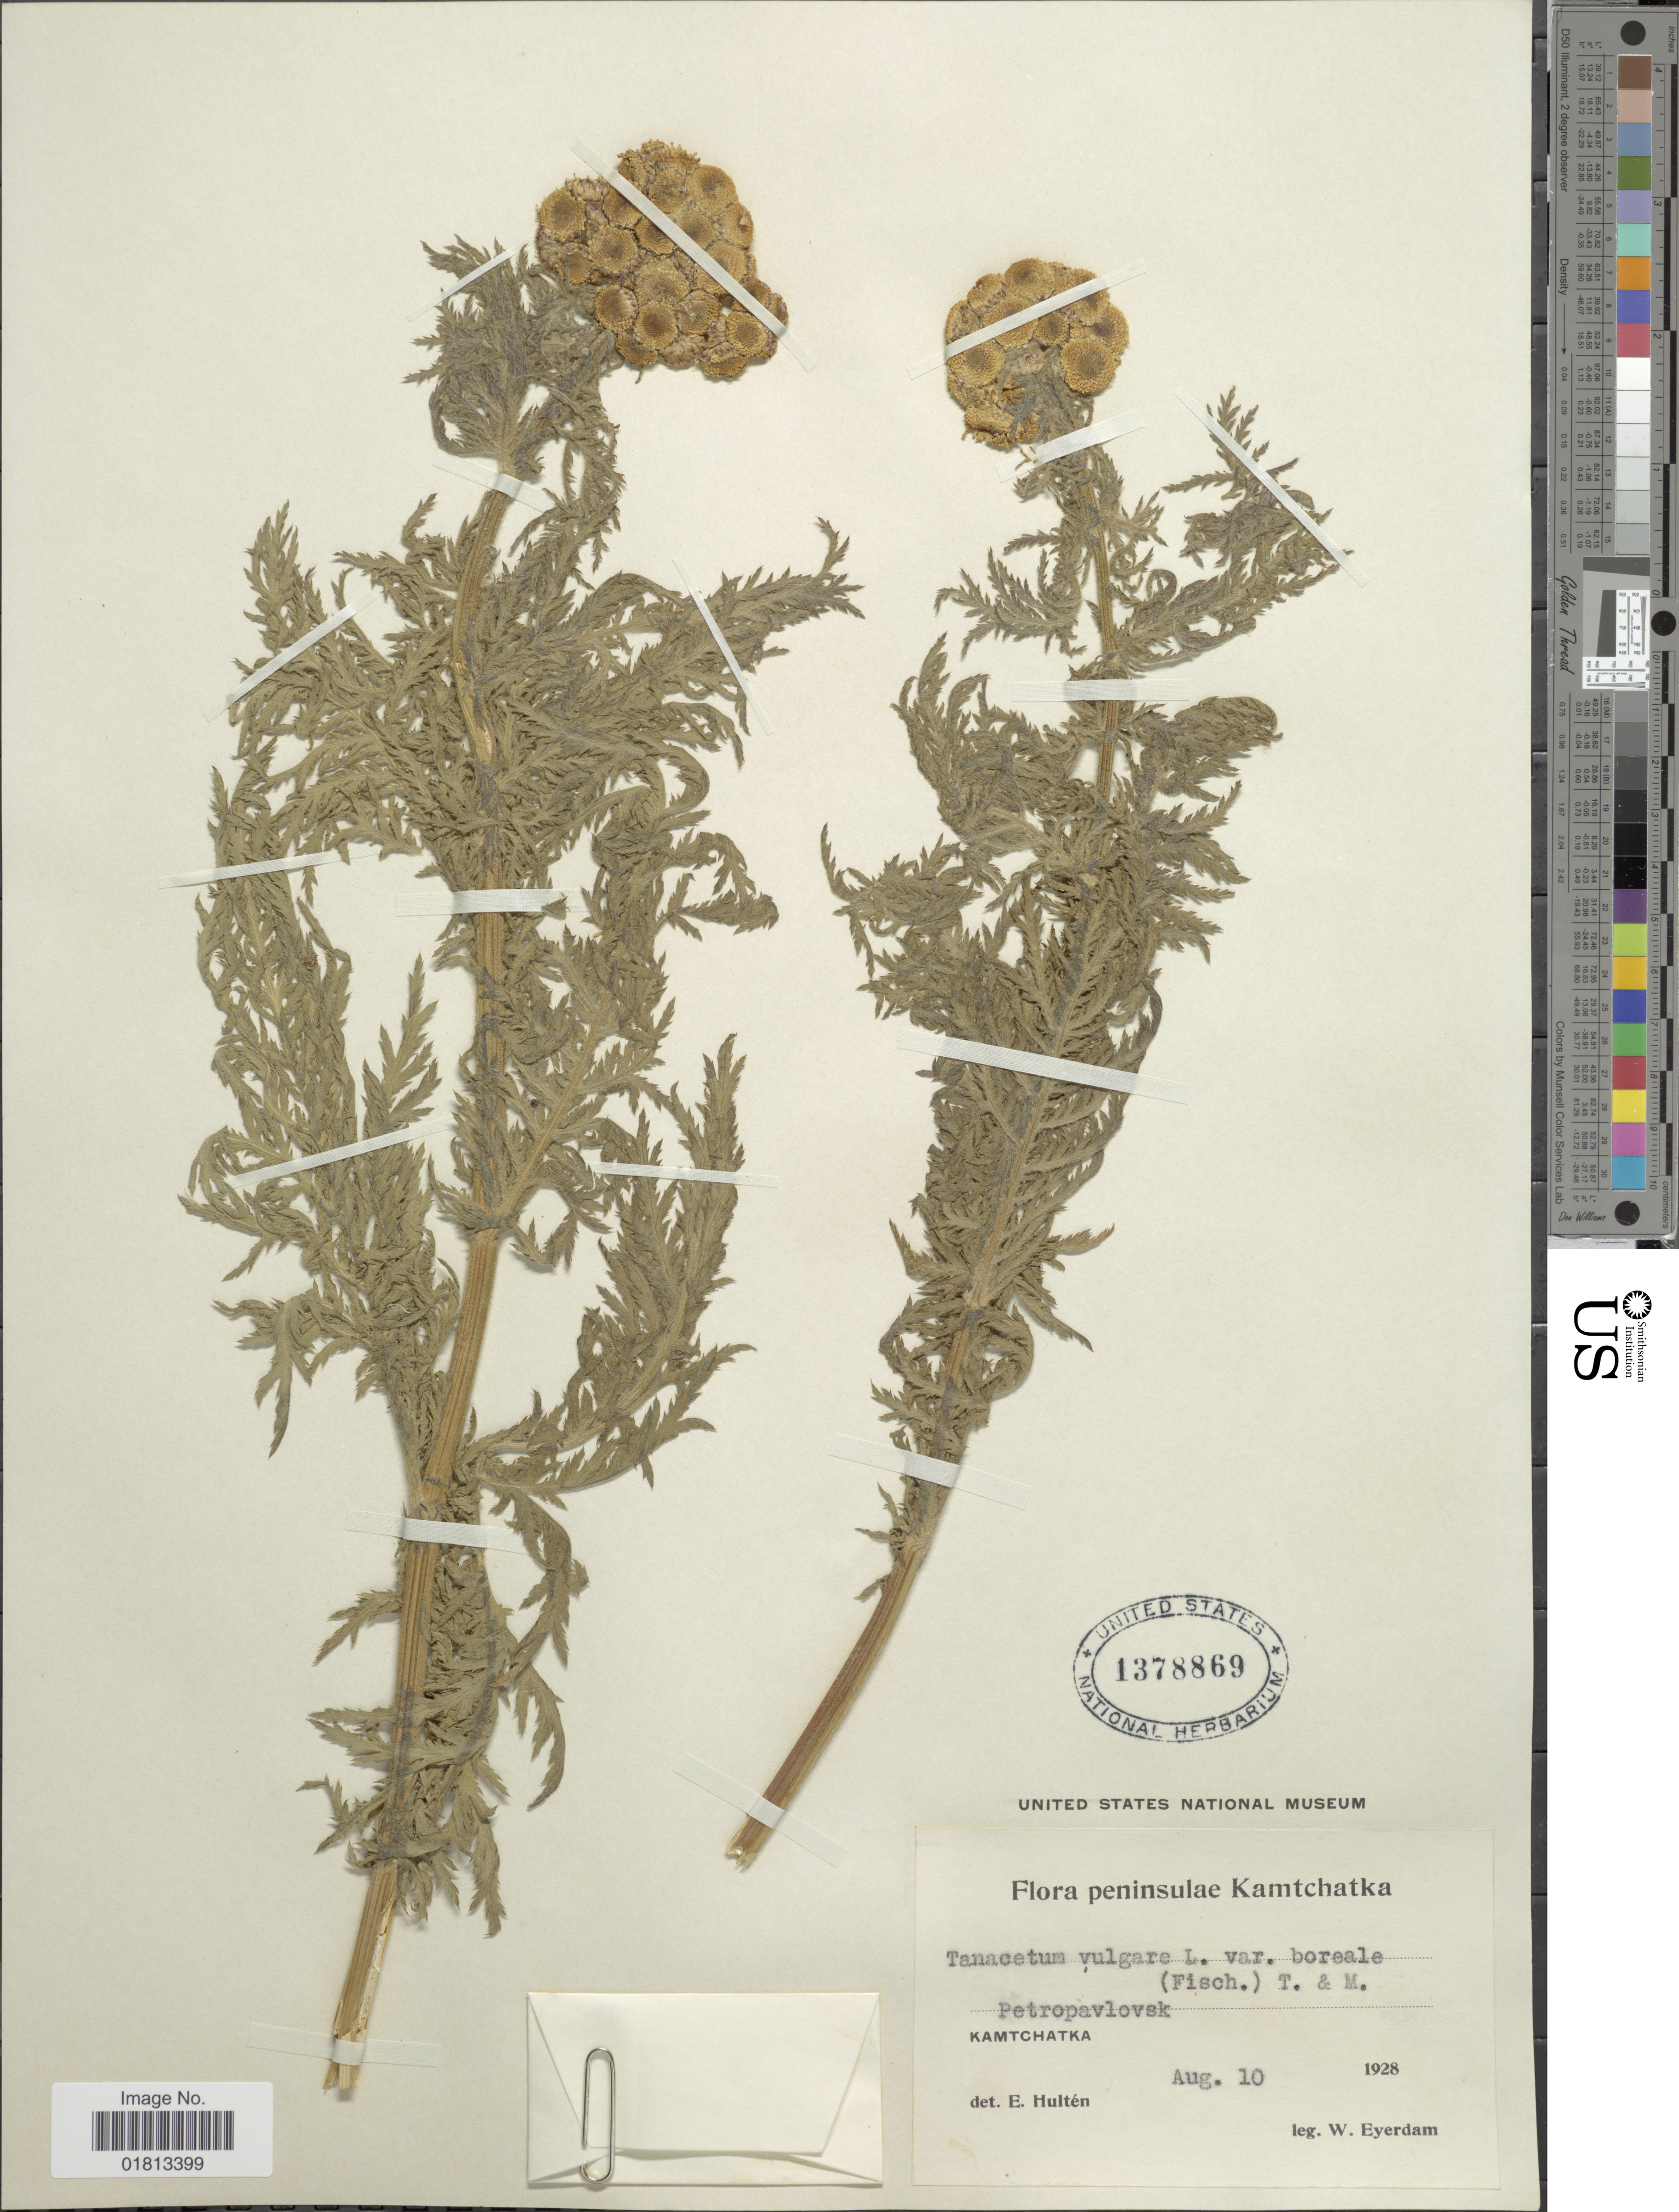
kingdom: Plantae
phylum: Tracheophyta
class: Magnoliopsida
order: Asterales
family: Asteraceae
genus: Tanacetum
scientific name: Tanacetum vulgare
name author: L.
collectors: W. J. Eyerdam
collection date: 1928-08-10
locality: Peninsulae Kamtchatka, Petropavlovsk, Kamtchatka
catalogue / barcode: US 1378869